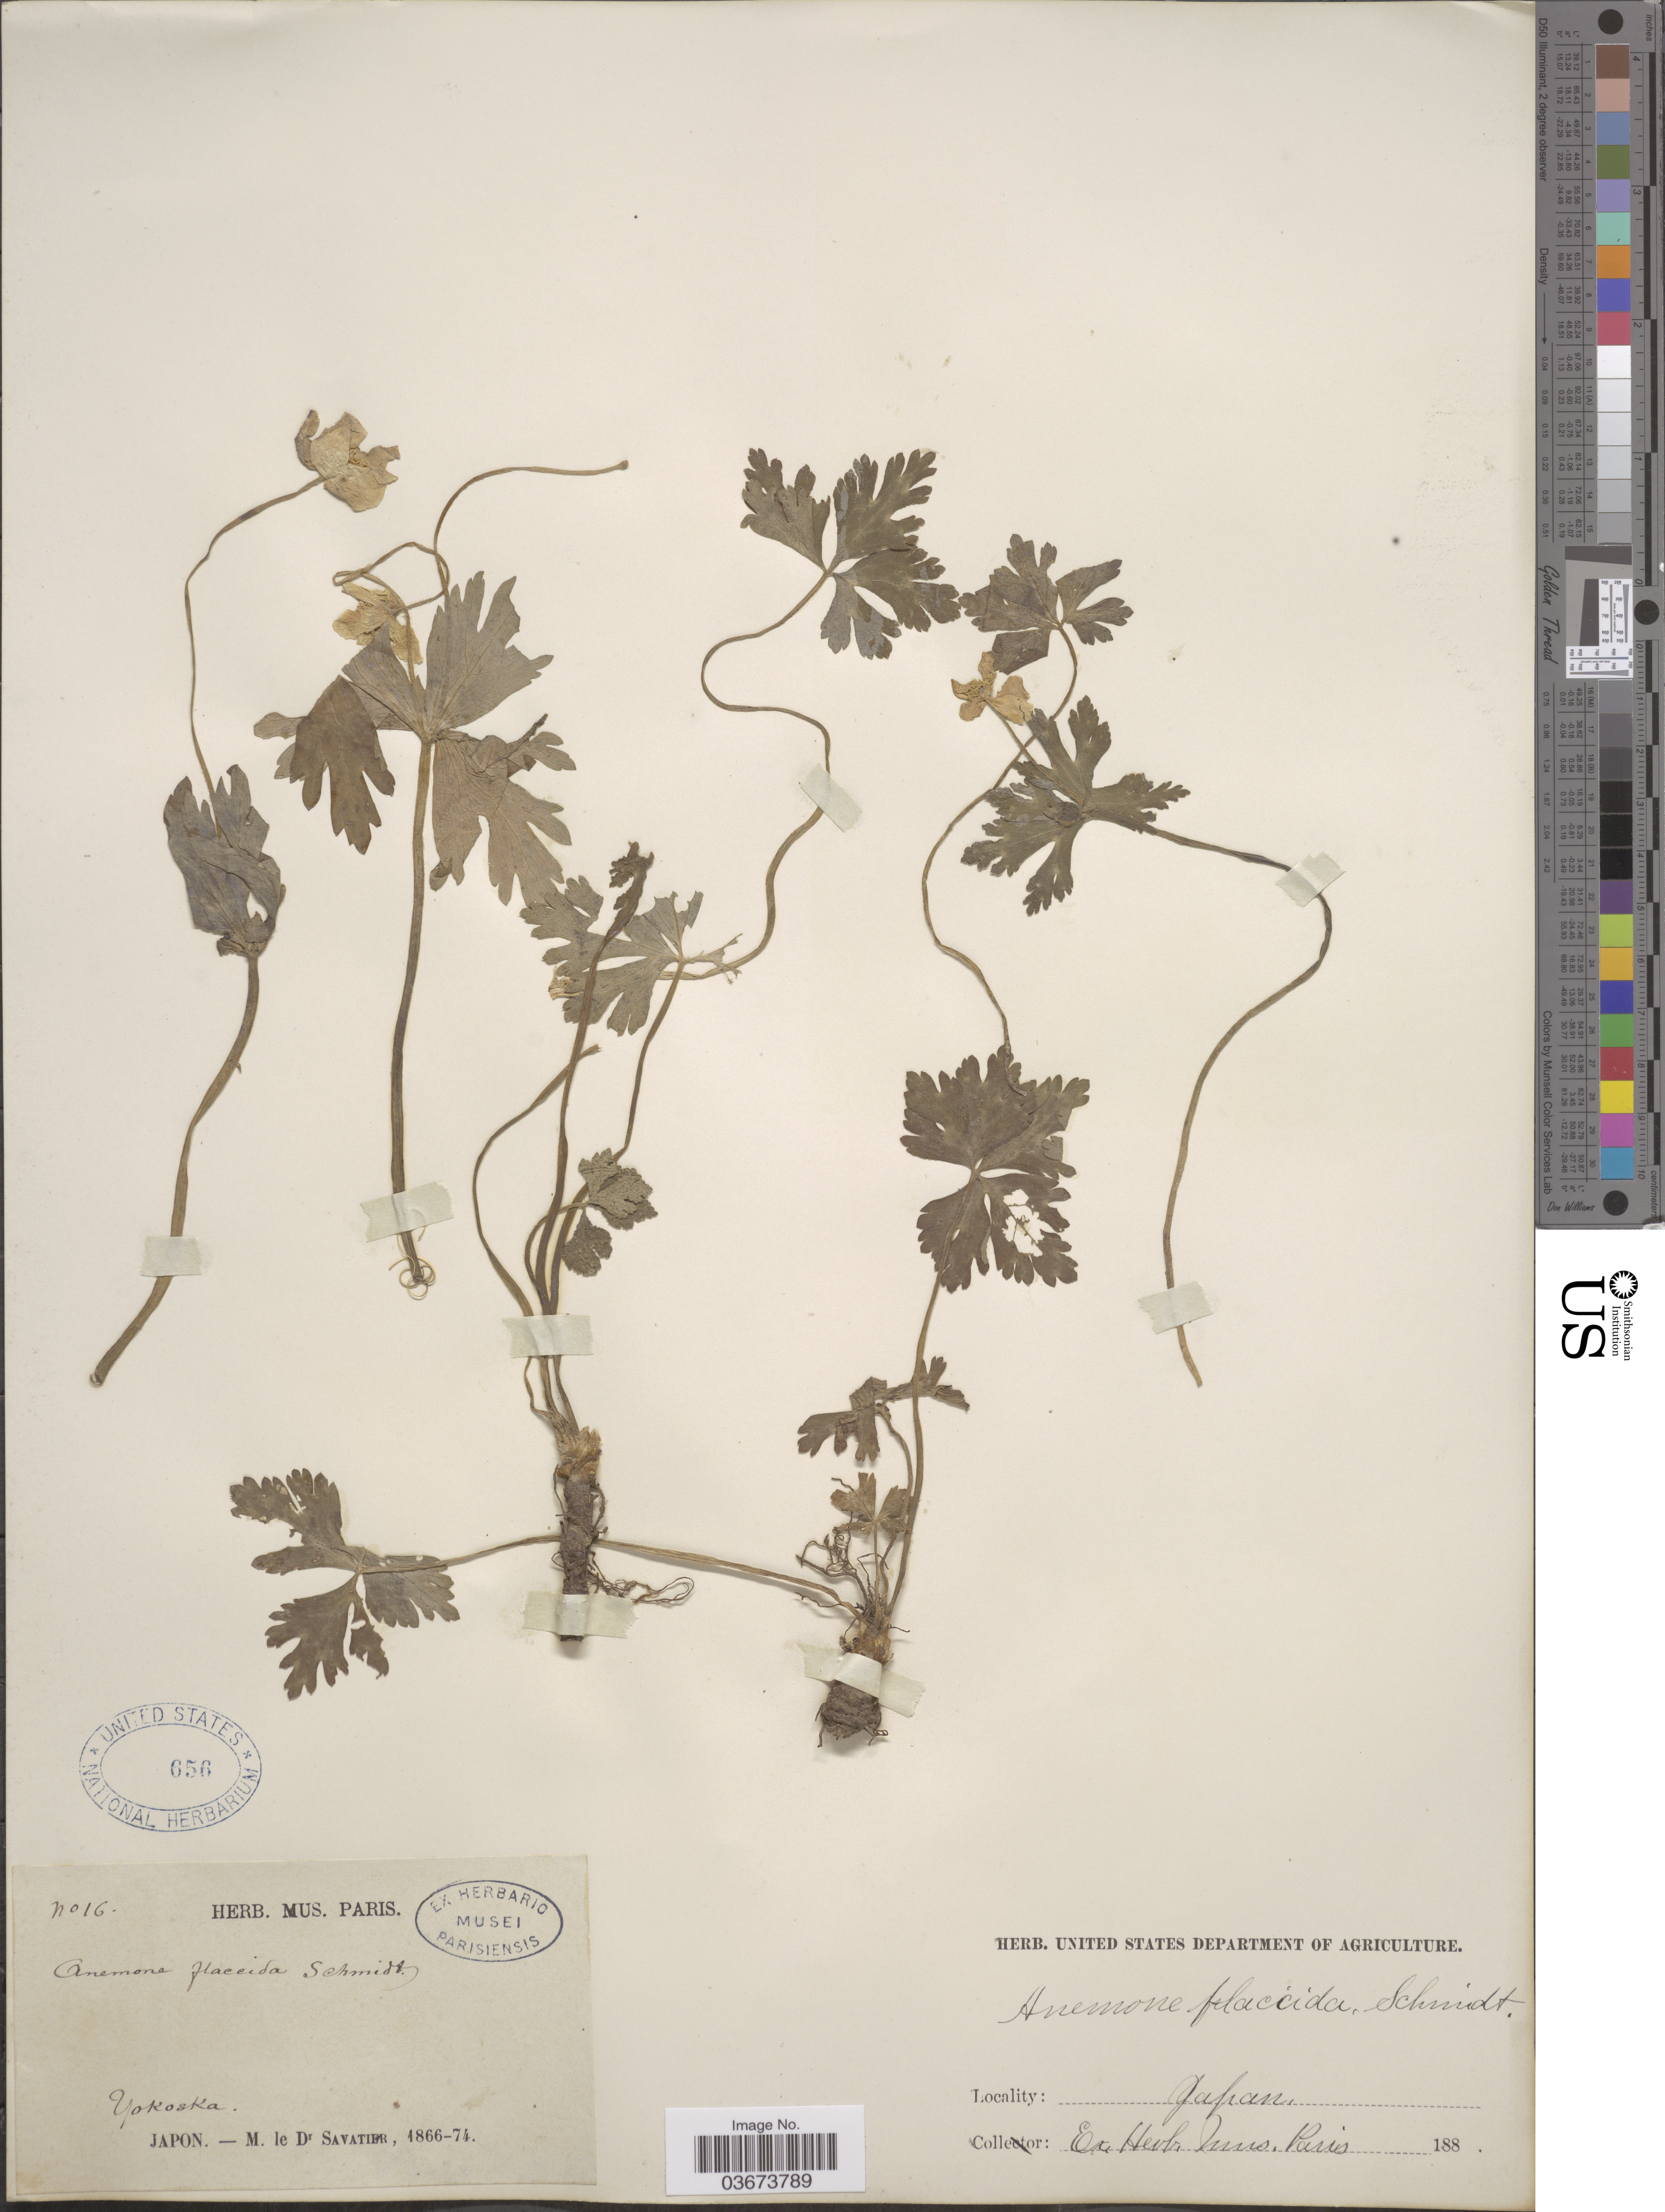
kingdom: Plantae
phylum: Tracheophyta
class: Magnoliopsida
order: Ranunculales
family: Ranunculaceae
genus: Anemone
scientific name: Anemone flaccida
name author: F. Schmidt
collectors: Savatier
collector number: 16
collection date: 1866/1874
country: Japan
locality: Yokoska.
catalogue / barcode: US 656